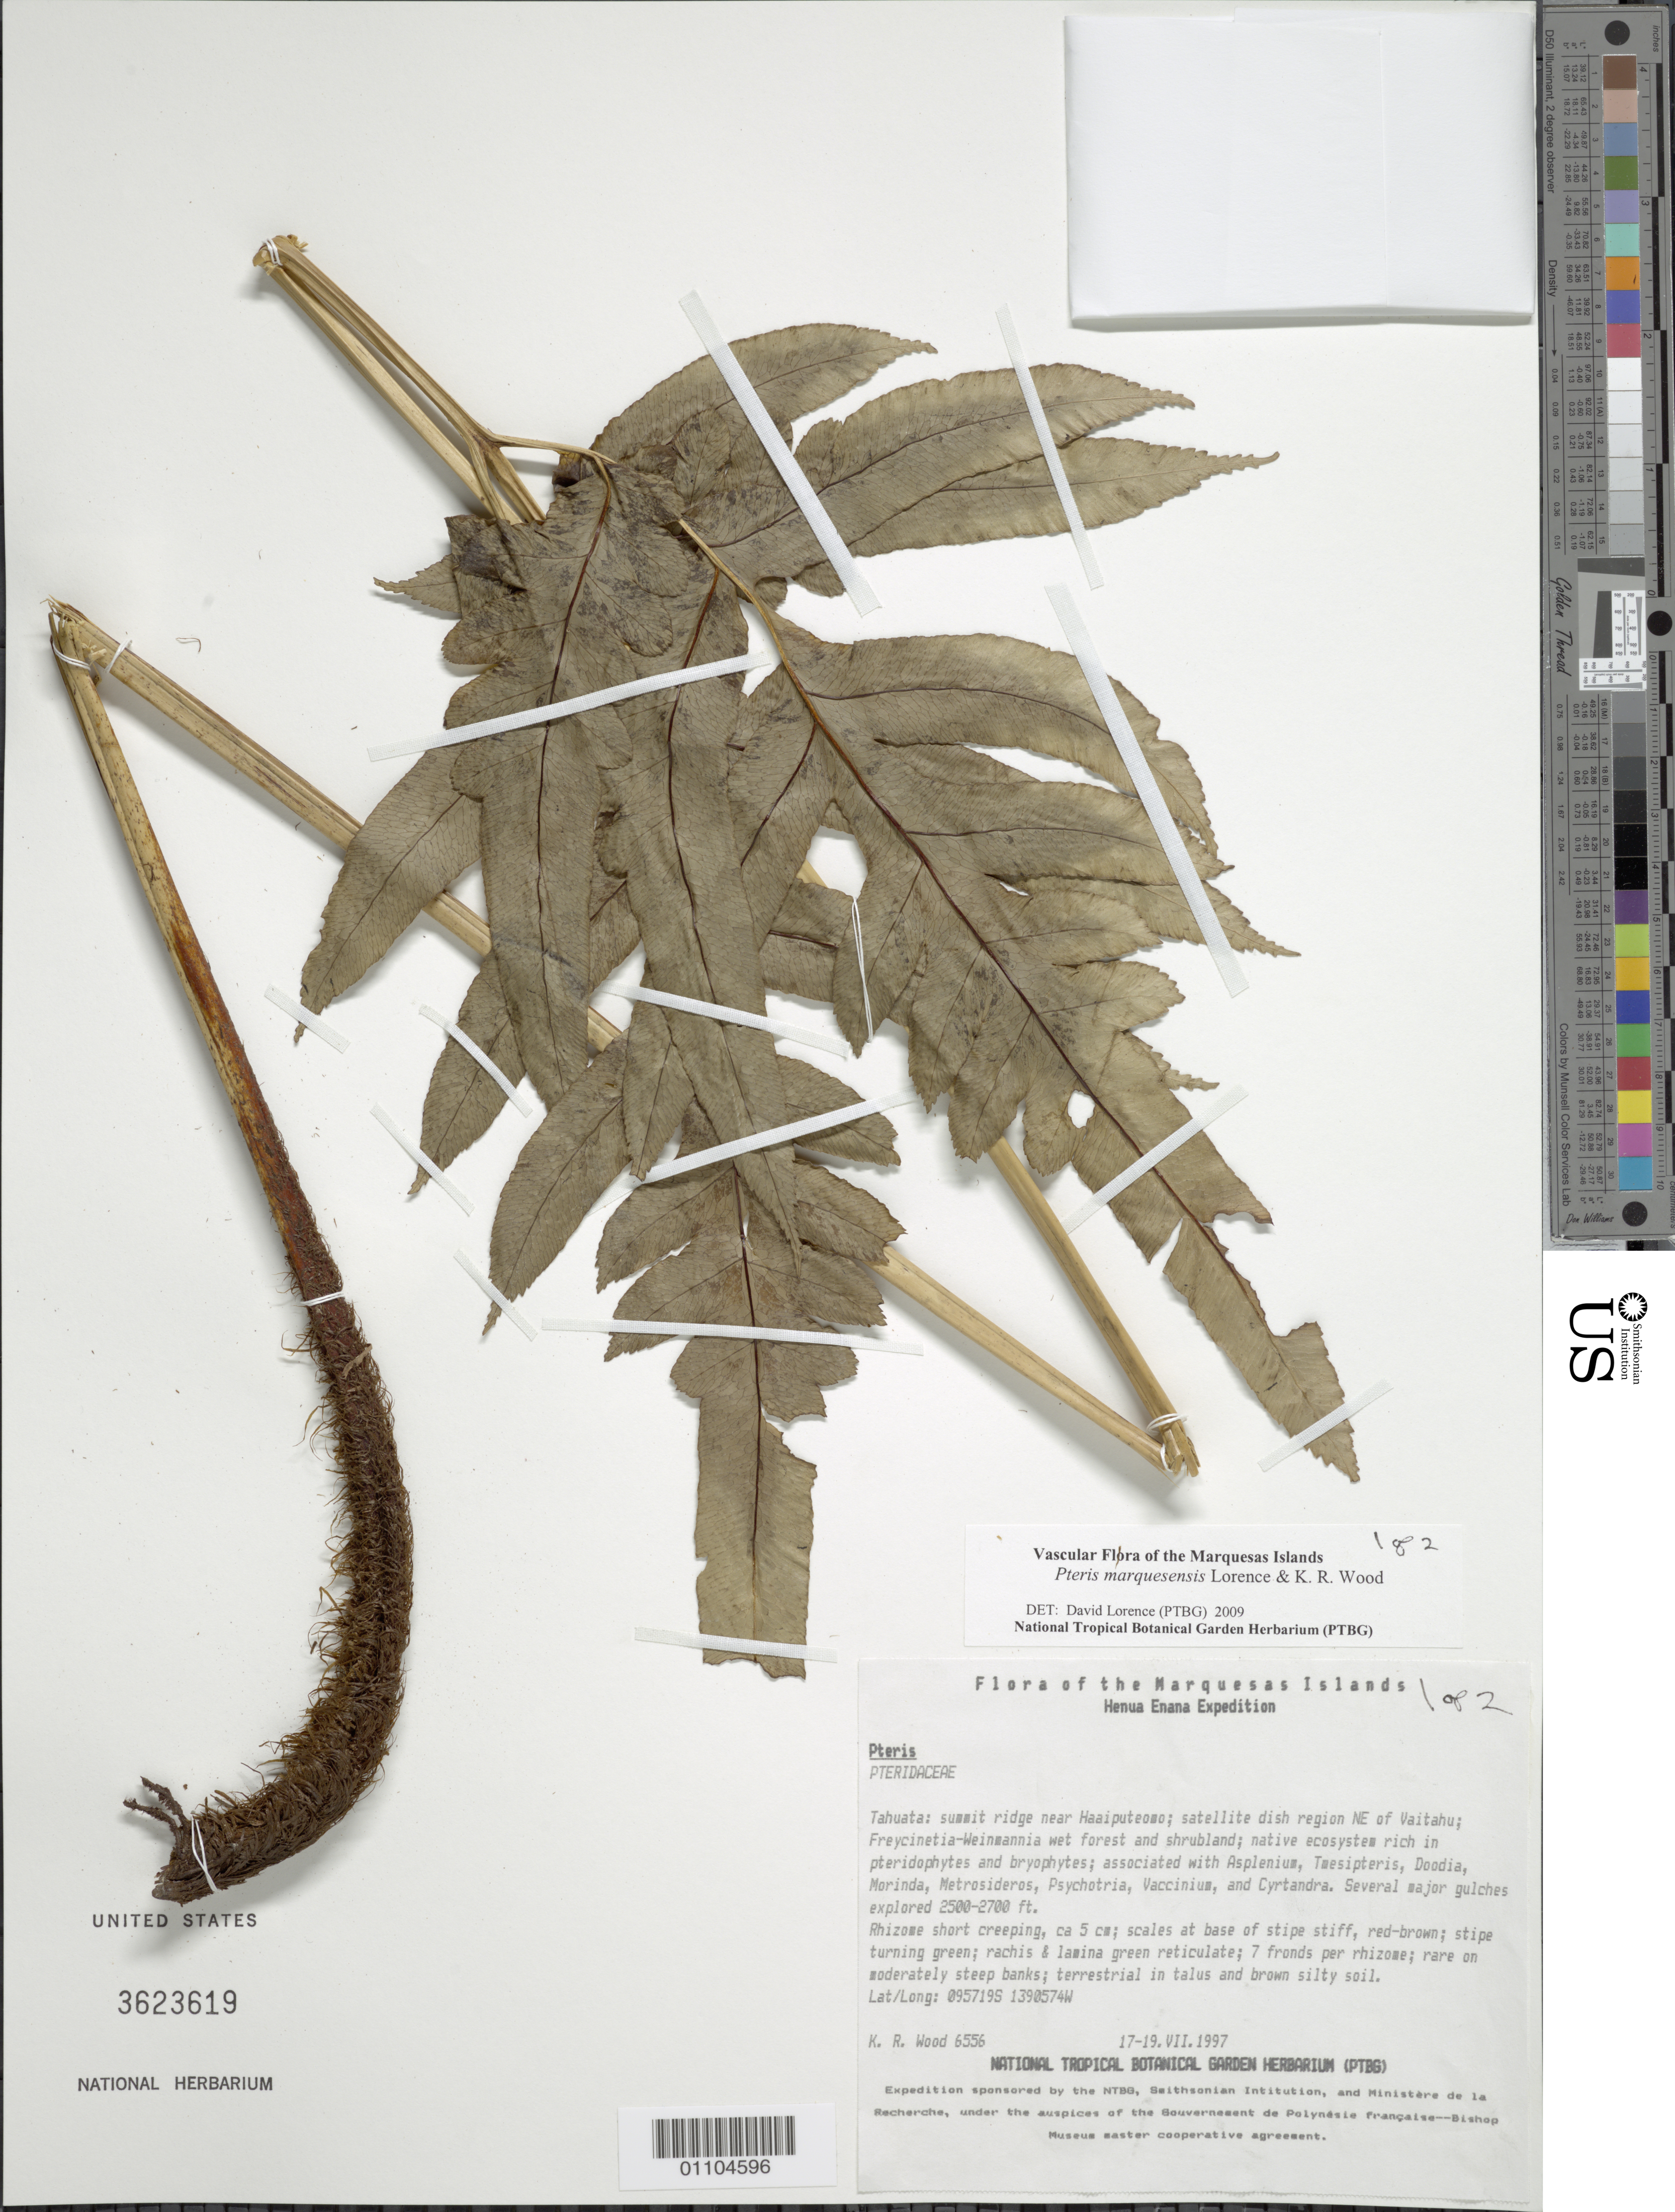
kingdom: Plantae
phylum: Tracheophyta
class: Polypodiopsida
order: Polypodiales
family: Pteridaceae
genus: Pteris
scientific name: Pteris marquesensis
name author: Lorence & K.R. Wood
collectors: K. R. Wood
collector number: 6556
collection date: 1997-07-17/1997-07-19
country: French Polynesia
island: Tahuata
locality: Summit ridge near Haaiputeomo, satellite dish region NE of Vaitahu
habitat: In Freycinetia - Weinmannia wet forest and shrubland; native ecosystem rich in pteridophtes and bryophytes; terrestrial in talus and brown silty soil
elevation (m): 762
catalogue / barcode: US 3623619